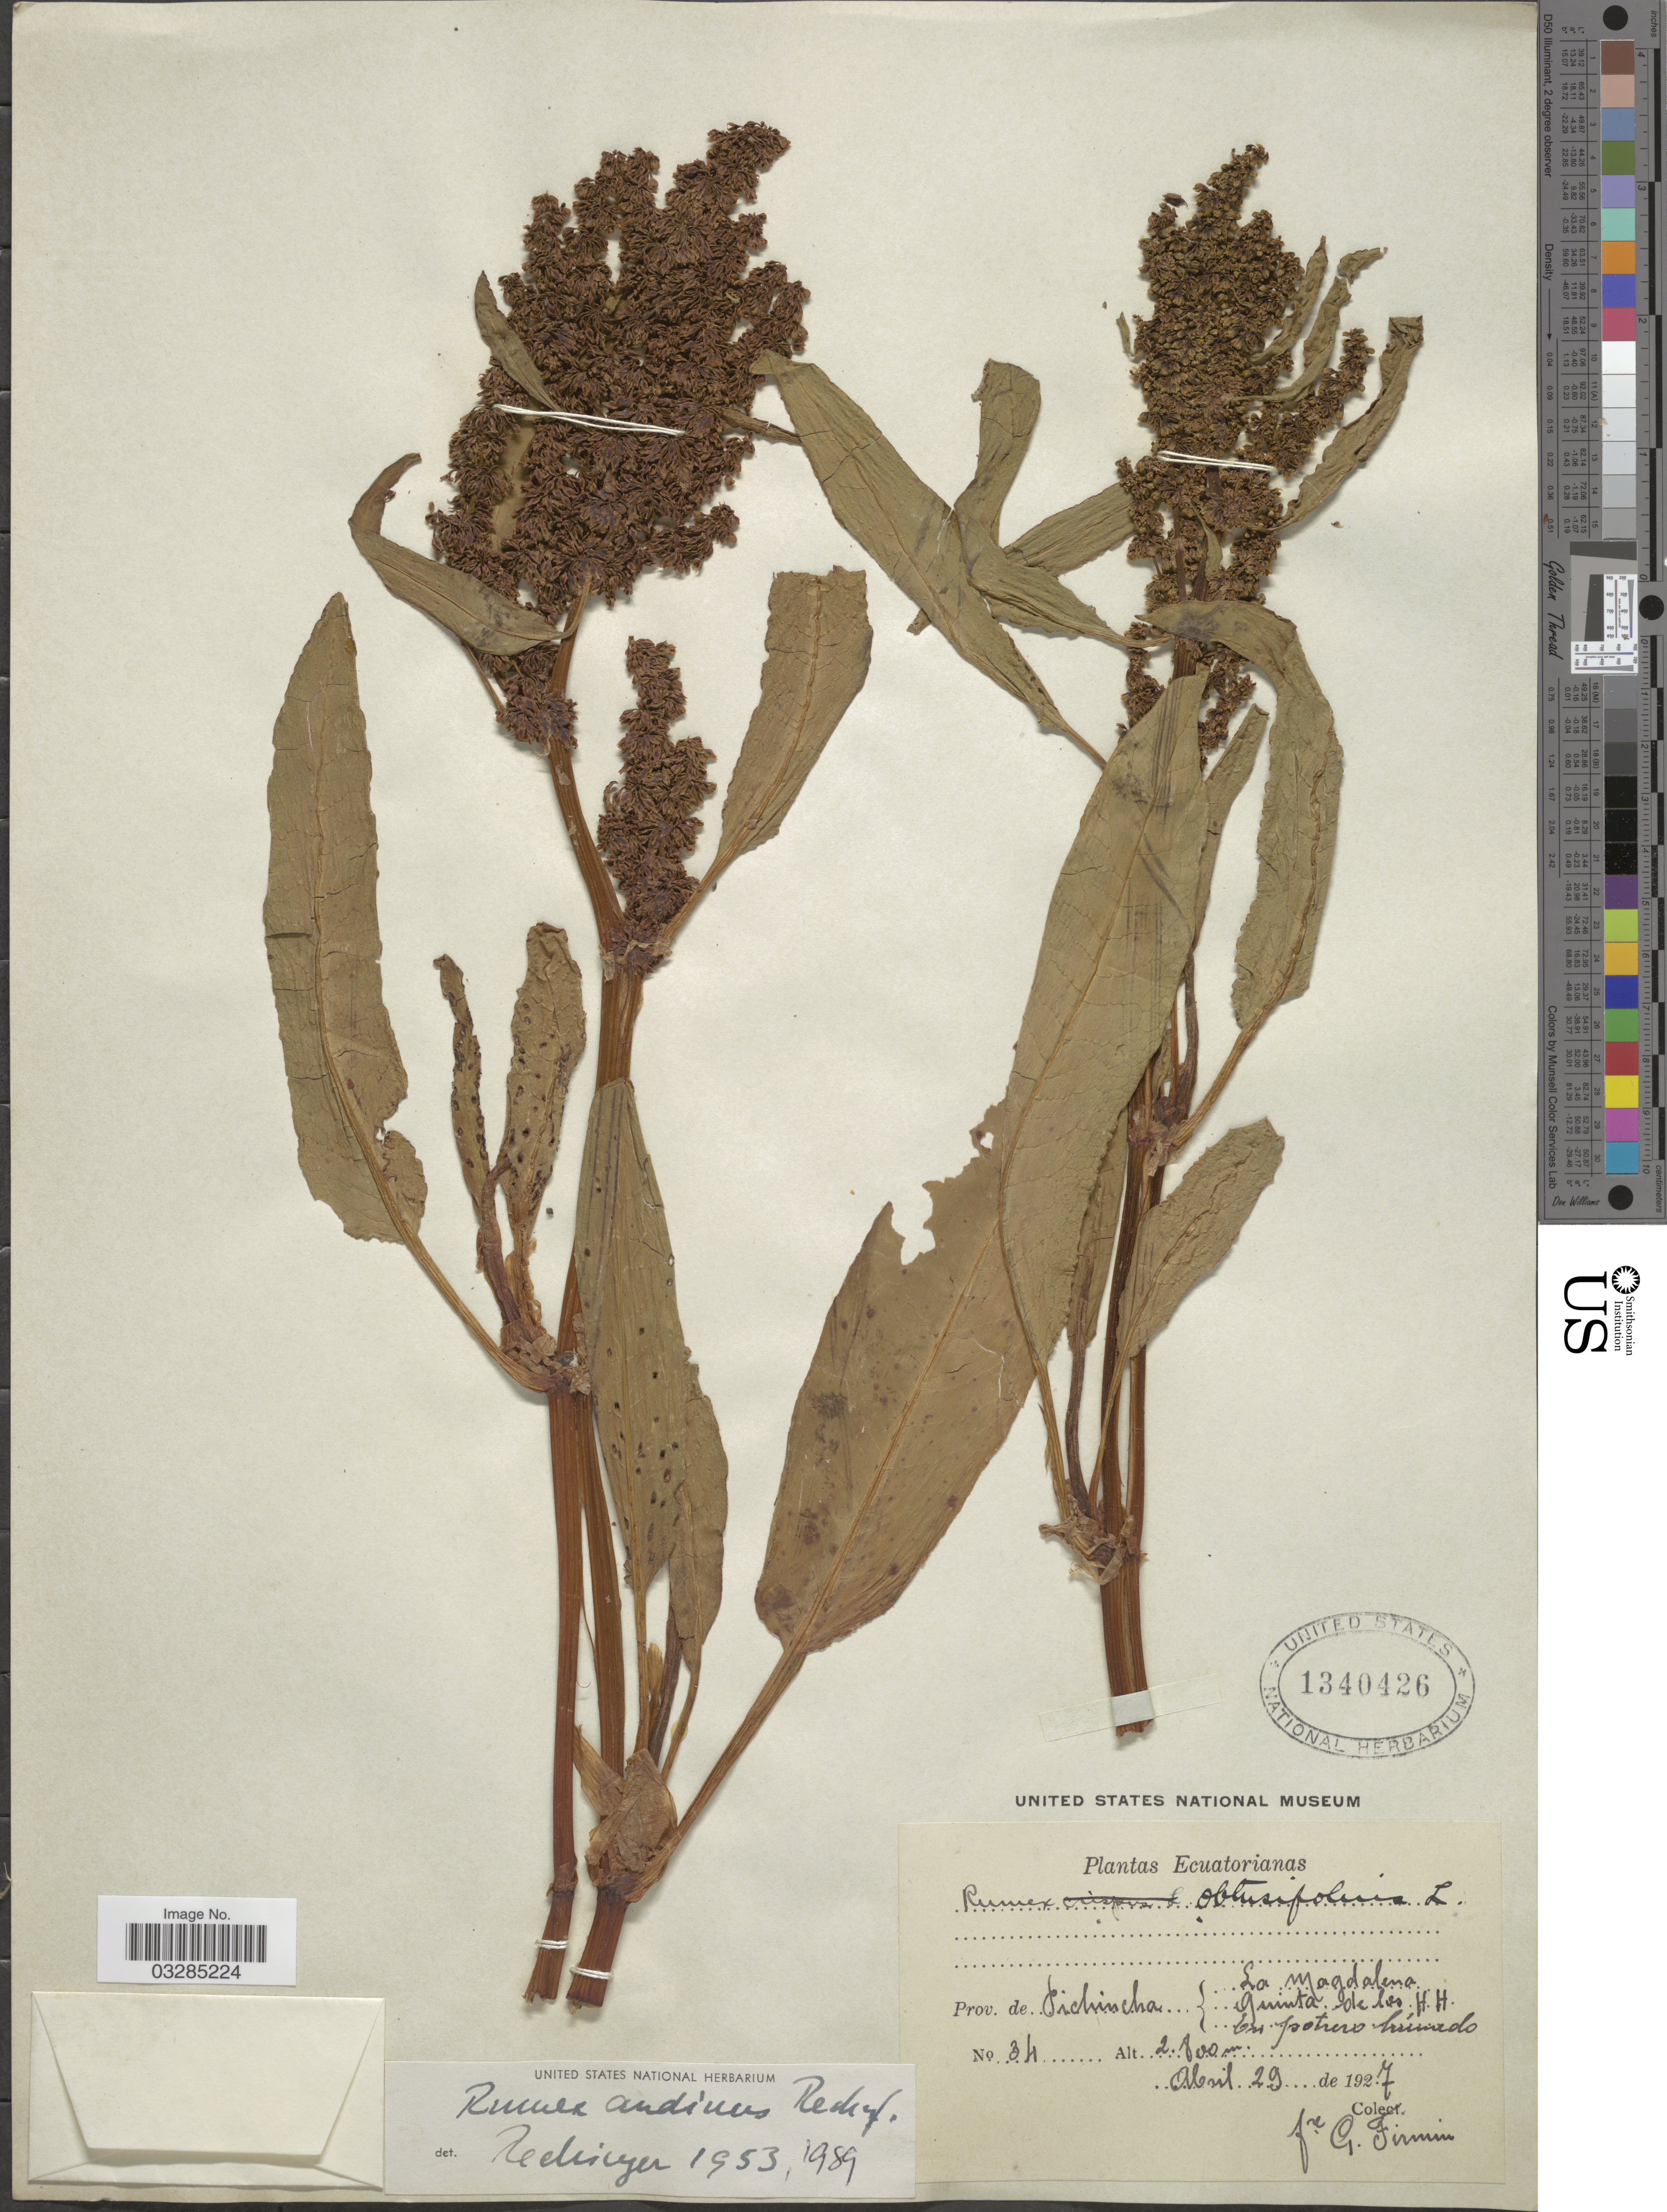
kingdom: Plantae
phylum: Tracheophyta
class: Magnoliopsida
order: Caryophyllales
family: Polygonaceae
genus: Rumex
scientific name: Rumex andinus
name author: Rech. f.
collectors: F. Firmin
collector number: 34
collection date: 1927-04-29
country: Ecuador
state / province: Pichincha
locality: La Magdalena. Quinta de los los H. H. En potrero humedo.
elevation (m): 2800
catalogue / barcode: US 1340426